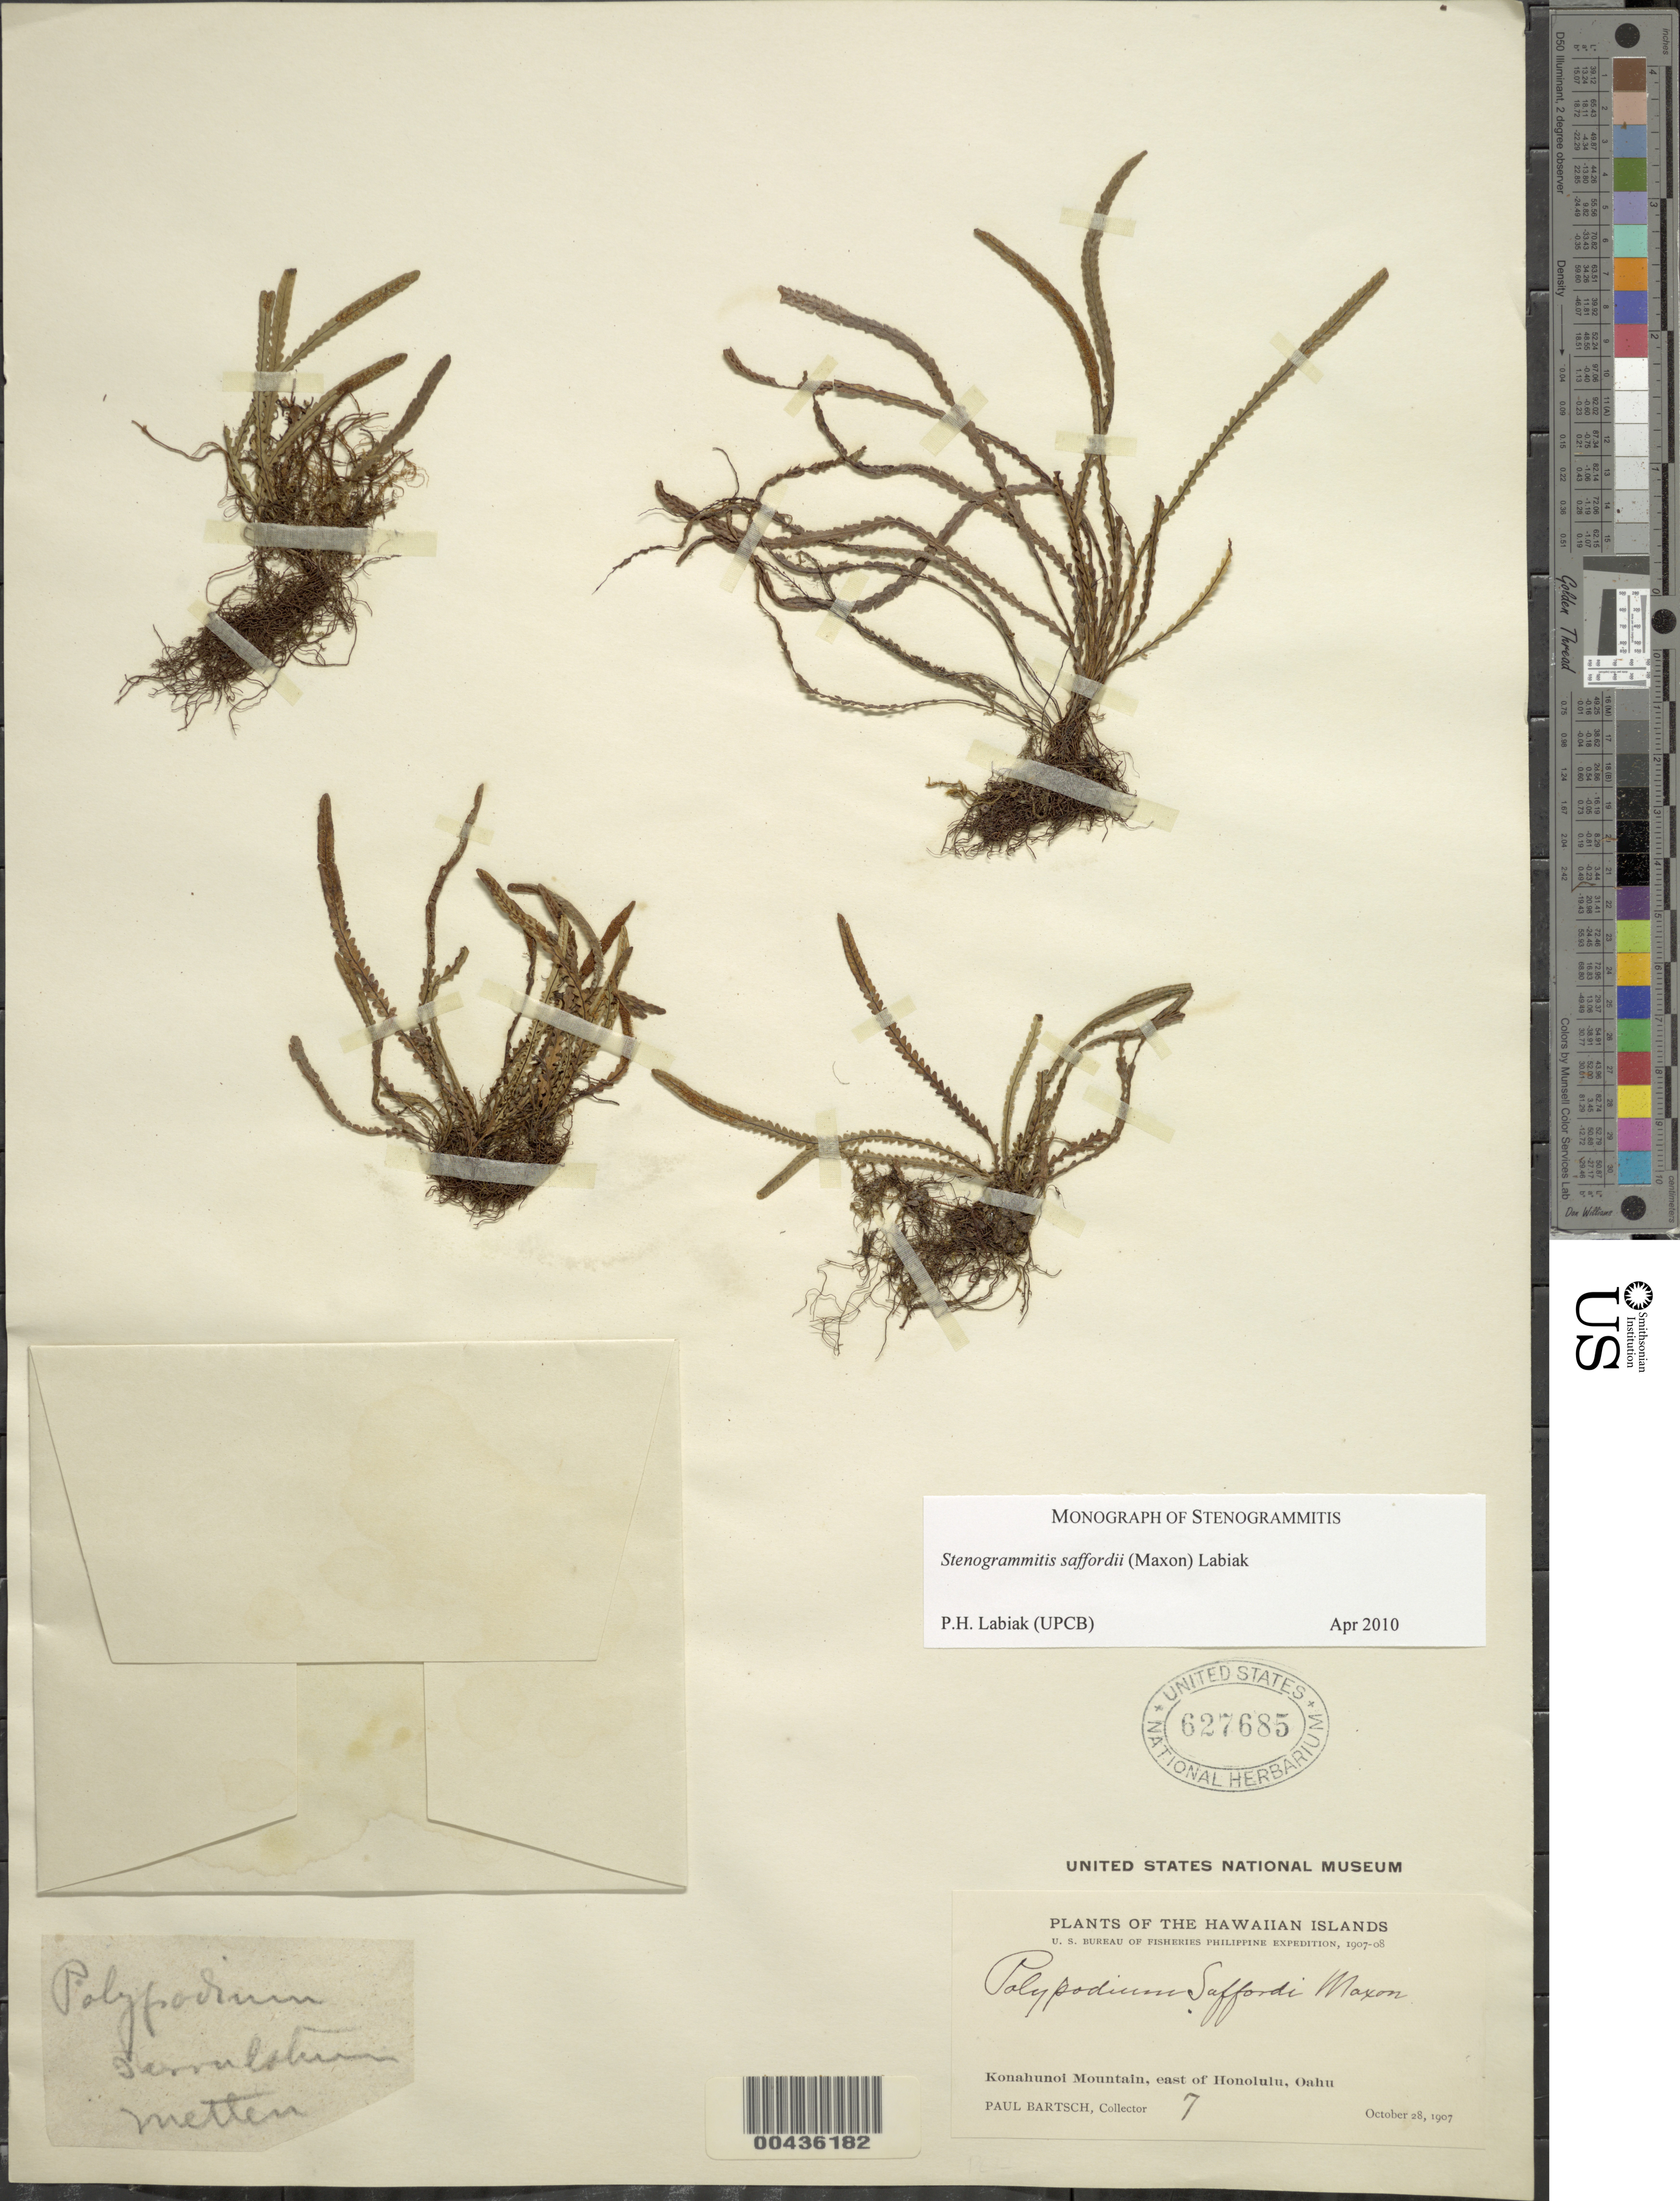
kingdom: Plantae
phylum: Tracheophyta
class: Polypodiopsida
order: Polypodiales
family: Polypodiaceae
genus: Stenogrammitis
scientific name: Stenogrammitis saffordii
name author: (Maxon) Labiak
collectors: P. Bartsch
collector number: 7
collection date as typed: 28 Oct 1907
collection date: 1907-10-28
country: United States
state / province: Hawaii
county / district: Honolulu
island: Oahu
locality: Konahunoi Mountain, E of Honolulu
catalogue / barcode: US 627685